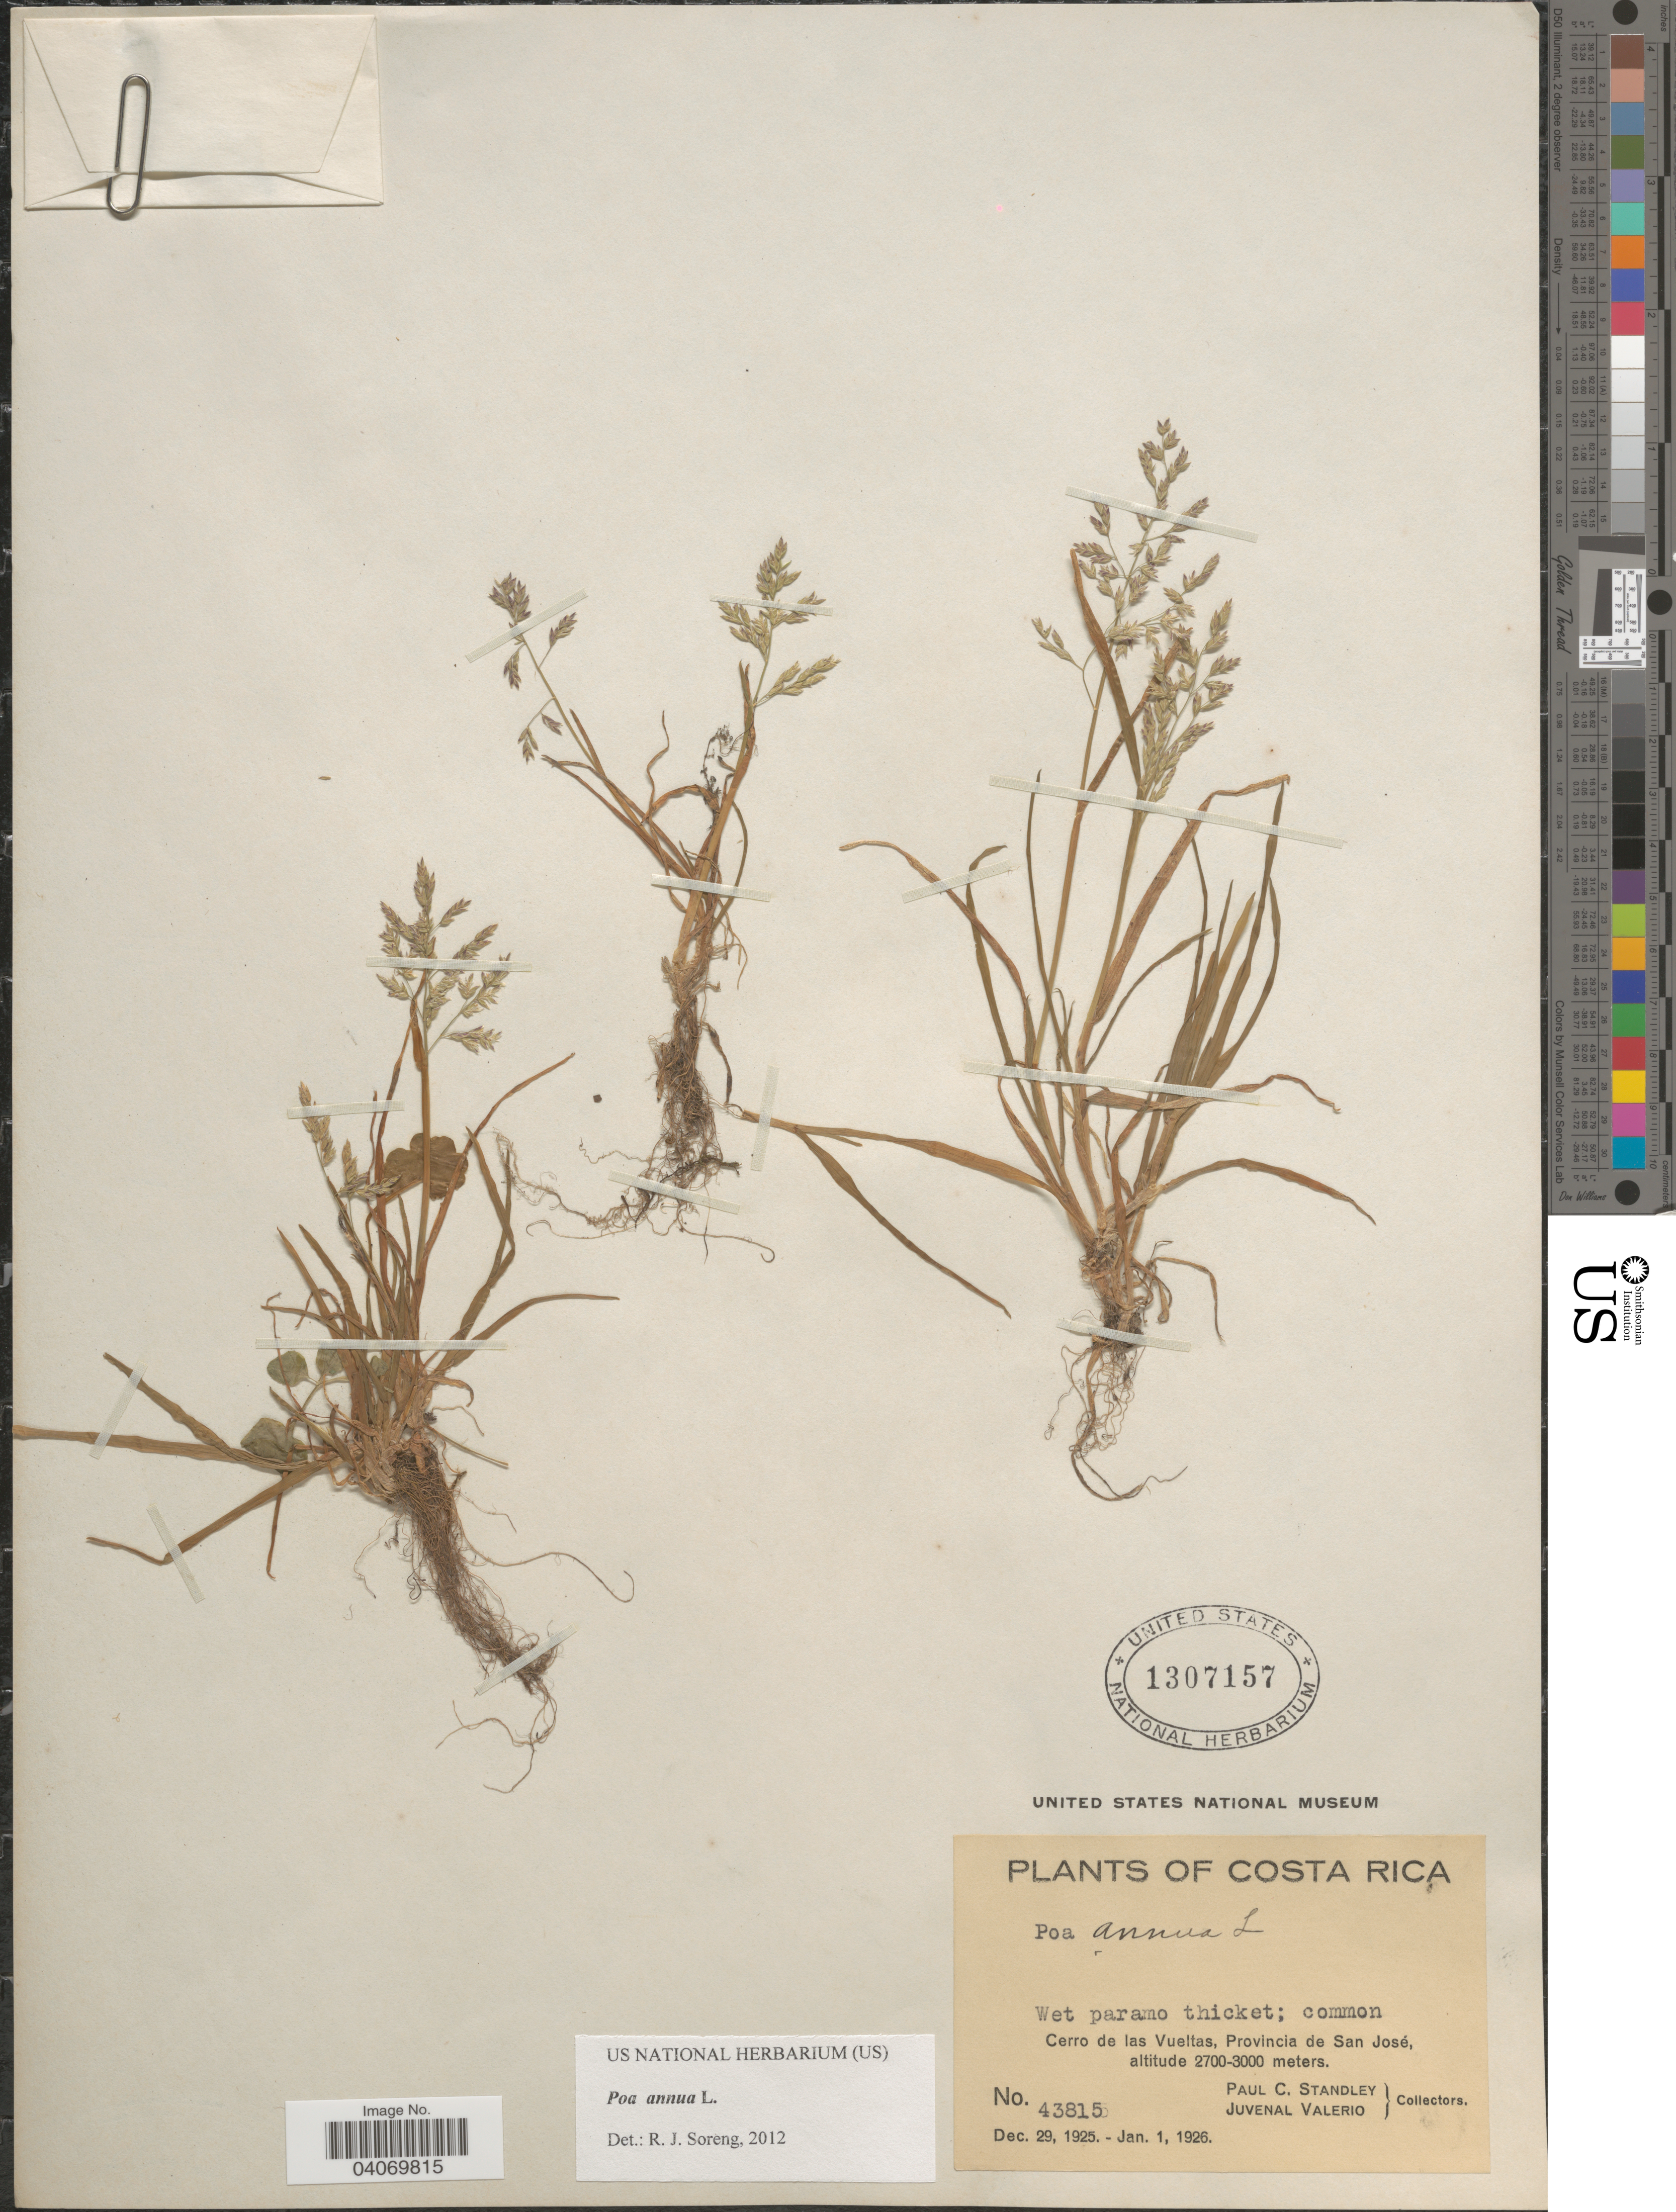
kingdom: Plantae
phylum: Tracheophyta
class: Liliopsida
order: Poales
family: Poaceae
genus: Poa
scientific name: Poa annua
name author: L.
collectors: P. C. Standley & J. Valerio R.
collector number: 43815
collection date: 1925-12-29/1926-01-01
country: Costa Rica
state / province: San José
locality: Wet paramo thicket. Cerro de las Vueltas.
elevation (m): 2700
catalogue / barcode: US 1307157